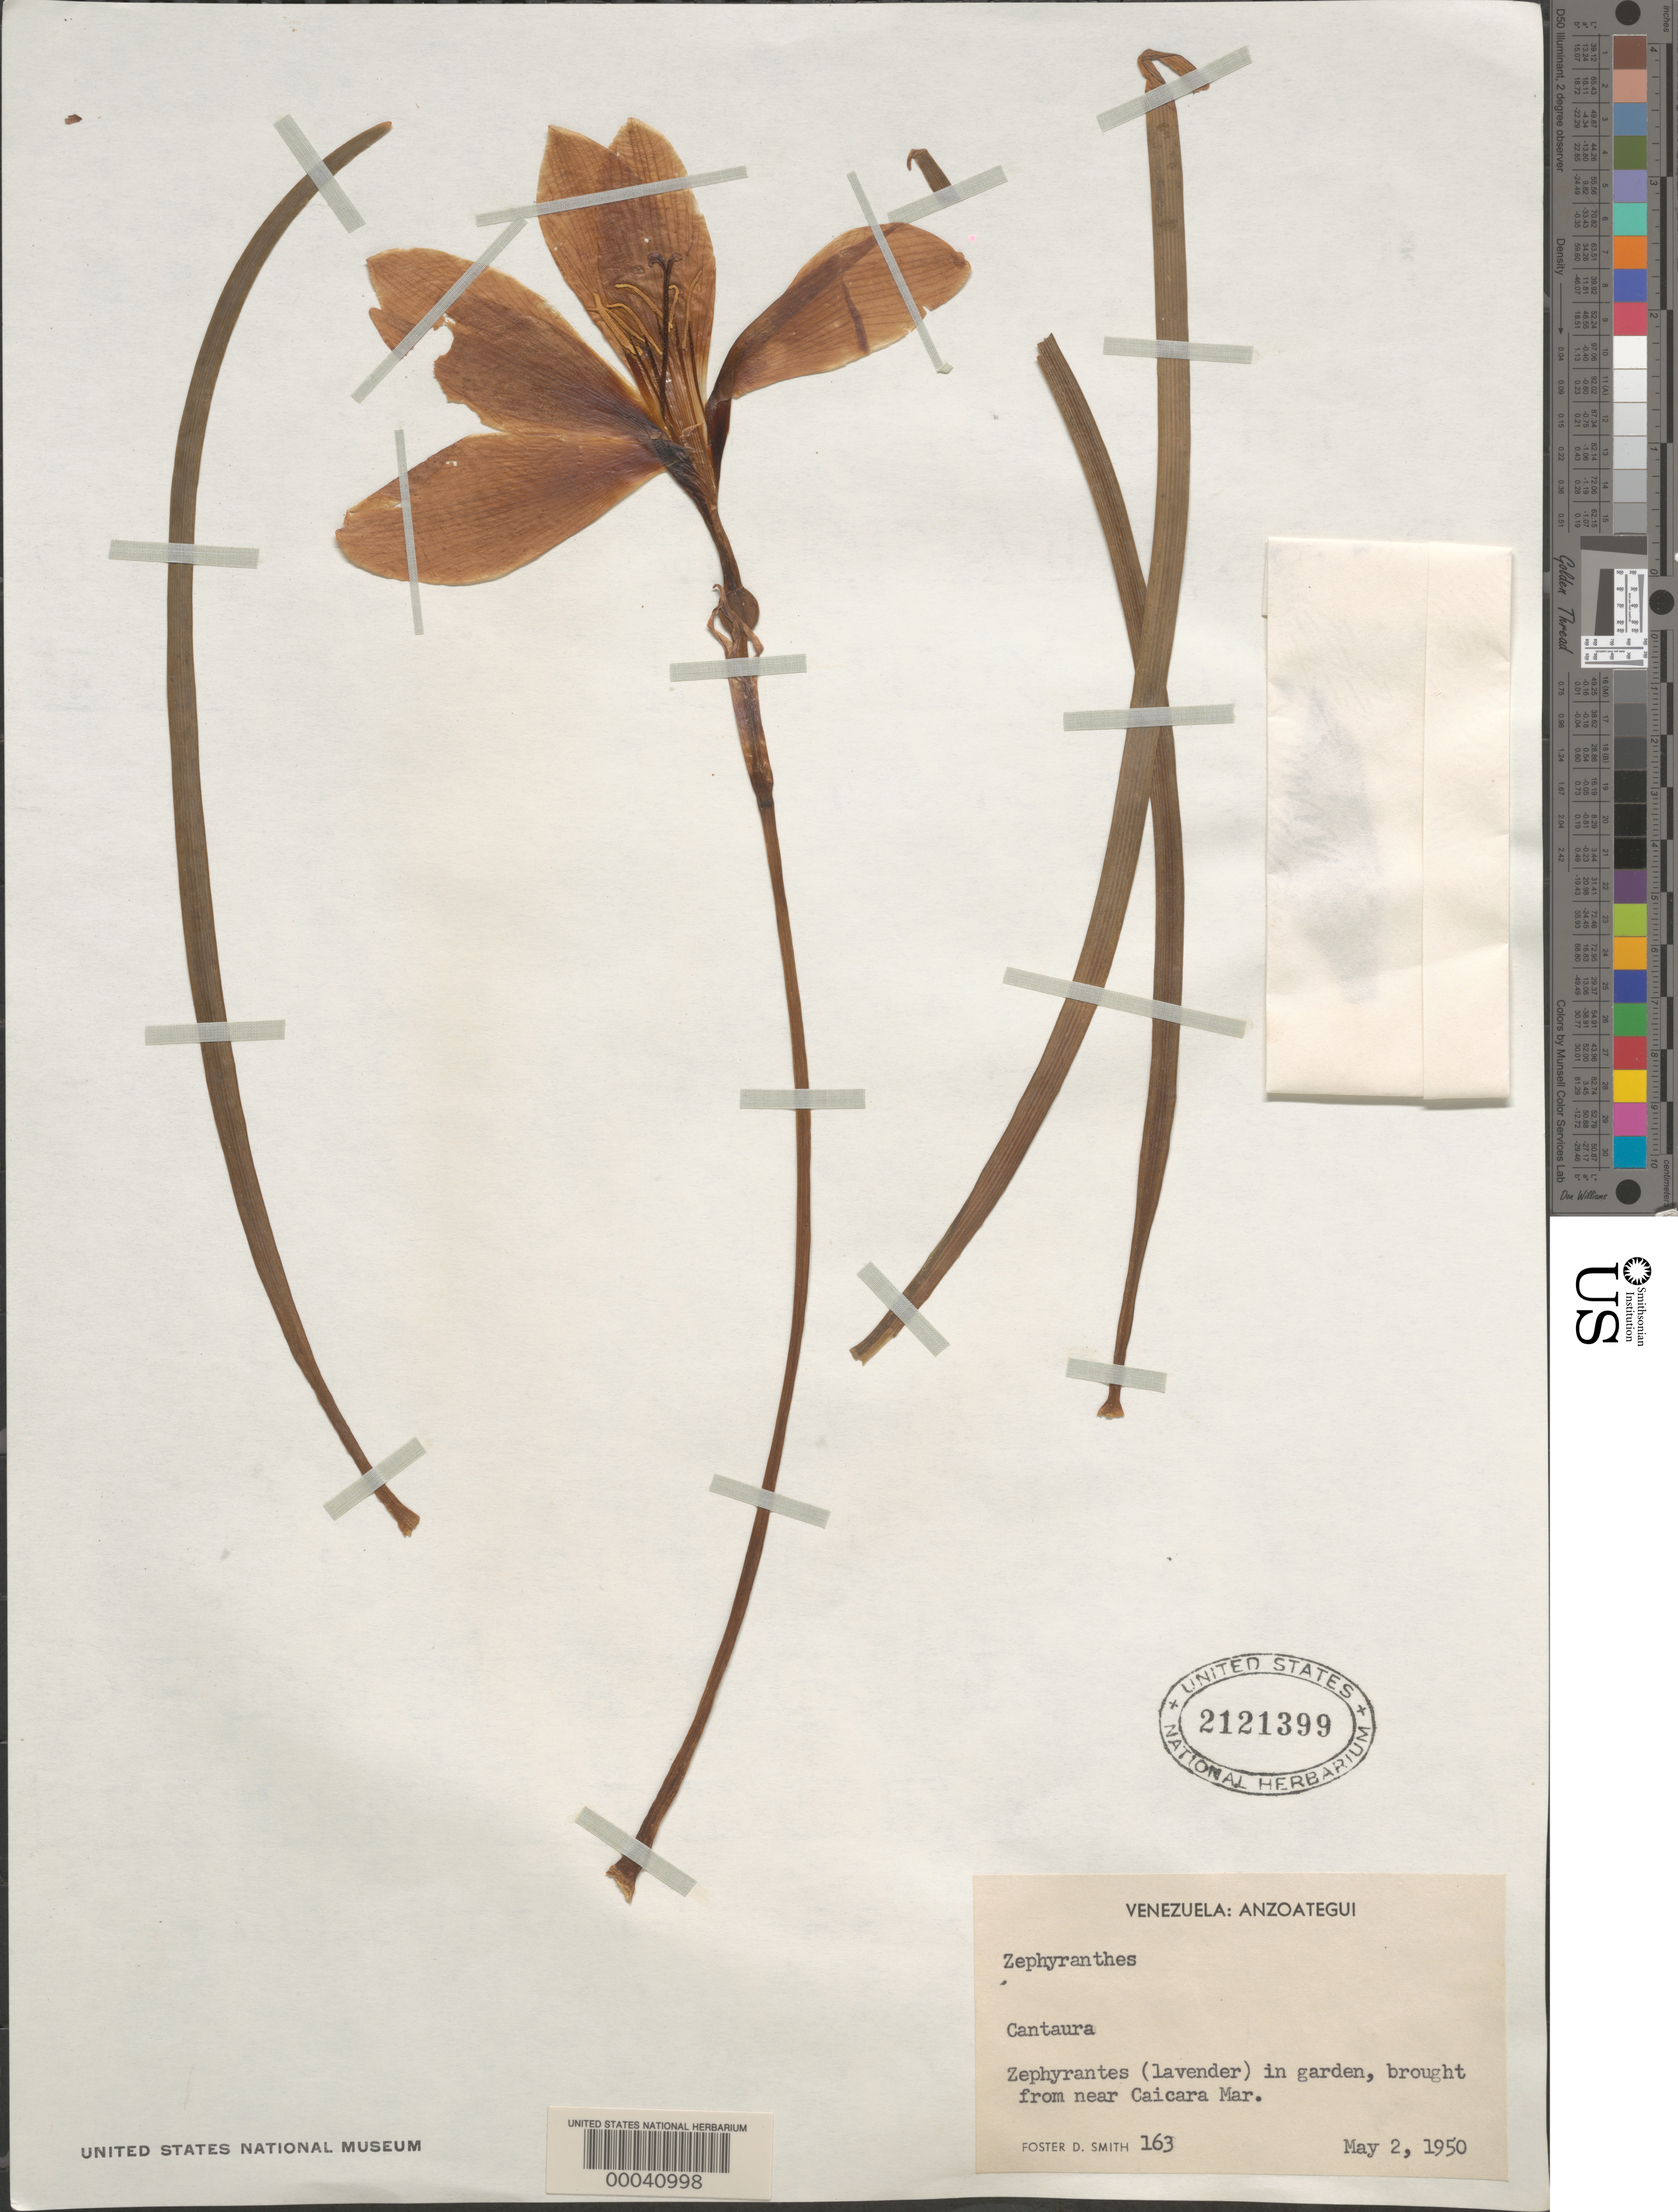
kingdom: Plantae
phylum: Tracheophyta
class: Liliopsida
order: Asparagales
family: Amaryllidaceae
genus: Zephyranthes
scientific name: Zephyranthes sp.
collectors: F. Smith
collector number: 163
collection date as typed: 02 May 1950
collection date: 1950-05-02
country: Venezuela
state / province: Anzoategui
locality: Brought from near caicara mar.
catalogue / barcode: US 2121399